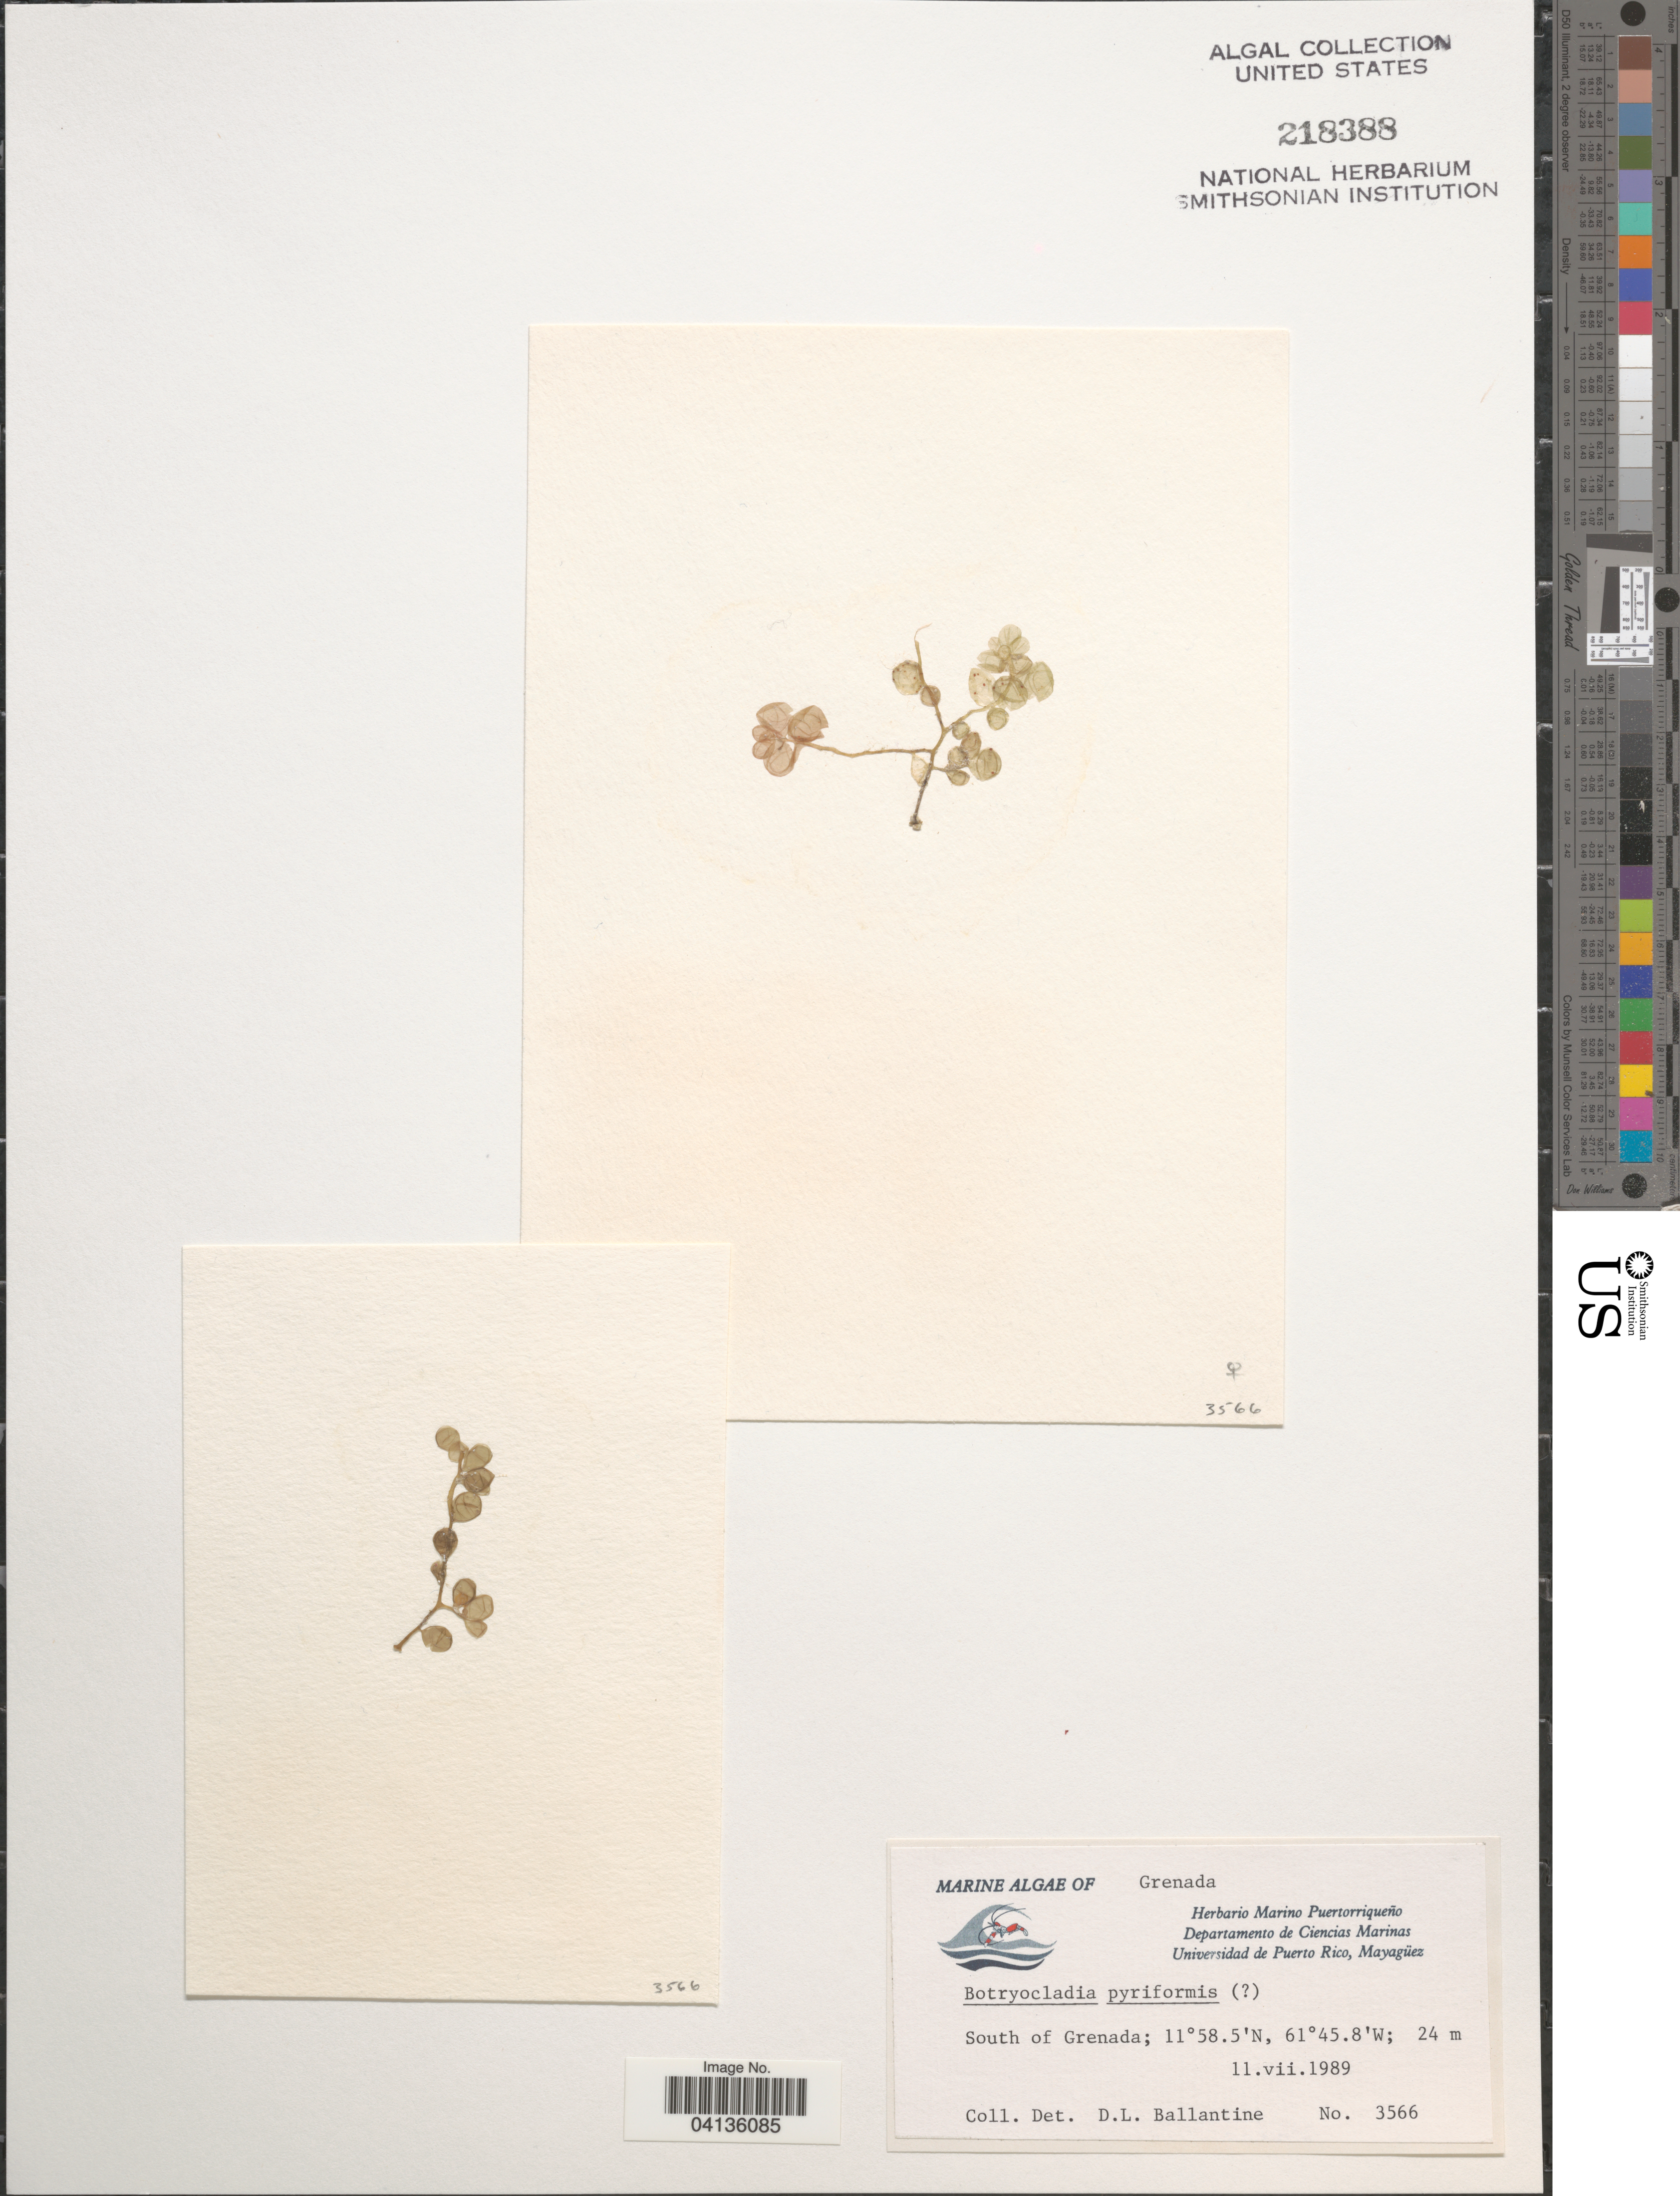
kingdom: Plantae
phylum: Rhodophyta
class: Florideophyceae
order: Rhodymeniales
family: Rhodymeniaceae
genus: Botryocladia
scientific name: Botryocladia caraibica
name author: Gavio & Fredericq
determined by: Ballantine, D. L.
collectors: D.L. Ballantine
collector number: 3566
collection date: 1989-07-11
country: Grenada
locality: South of Grenada.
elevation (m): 24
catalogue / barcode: US 218388